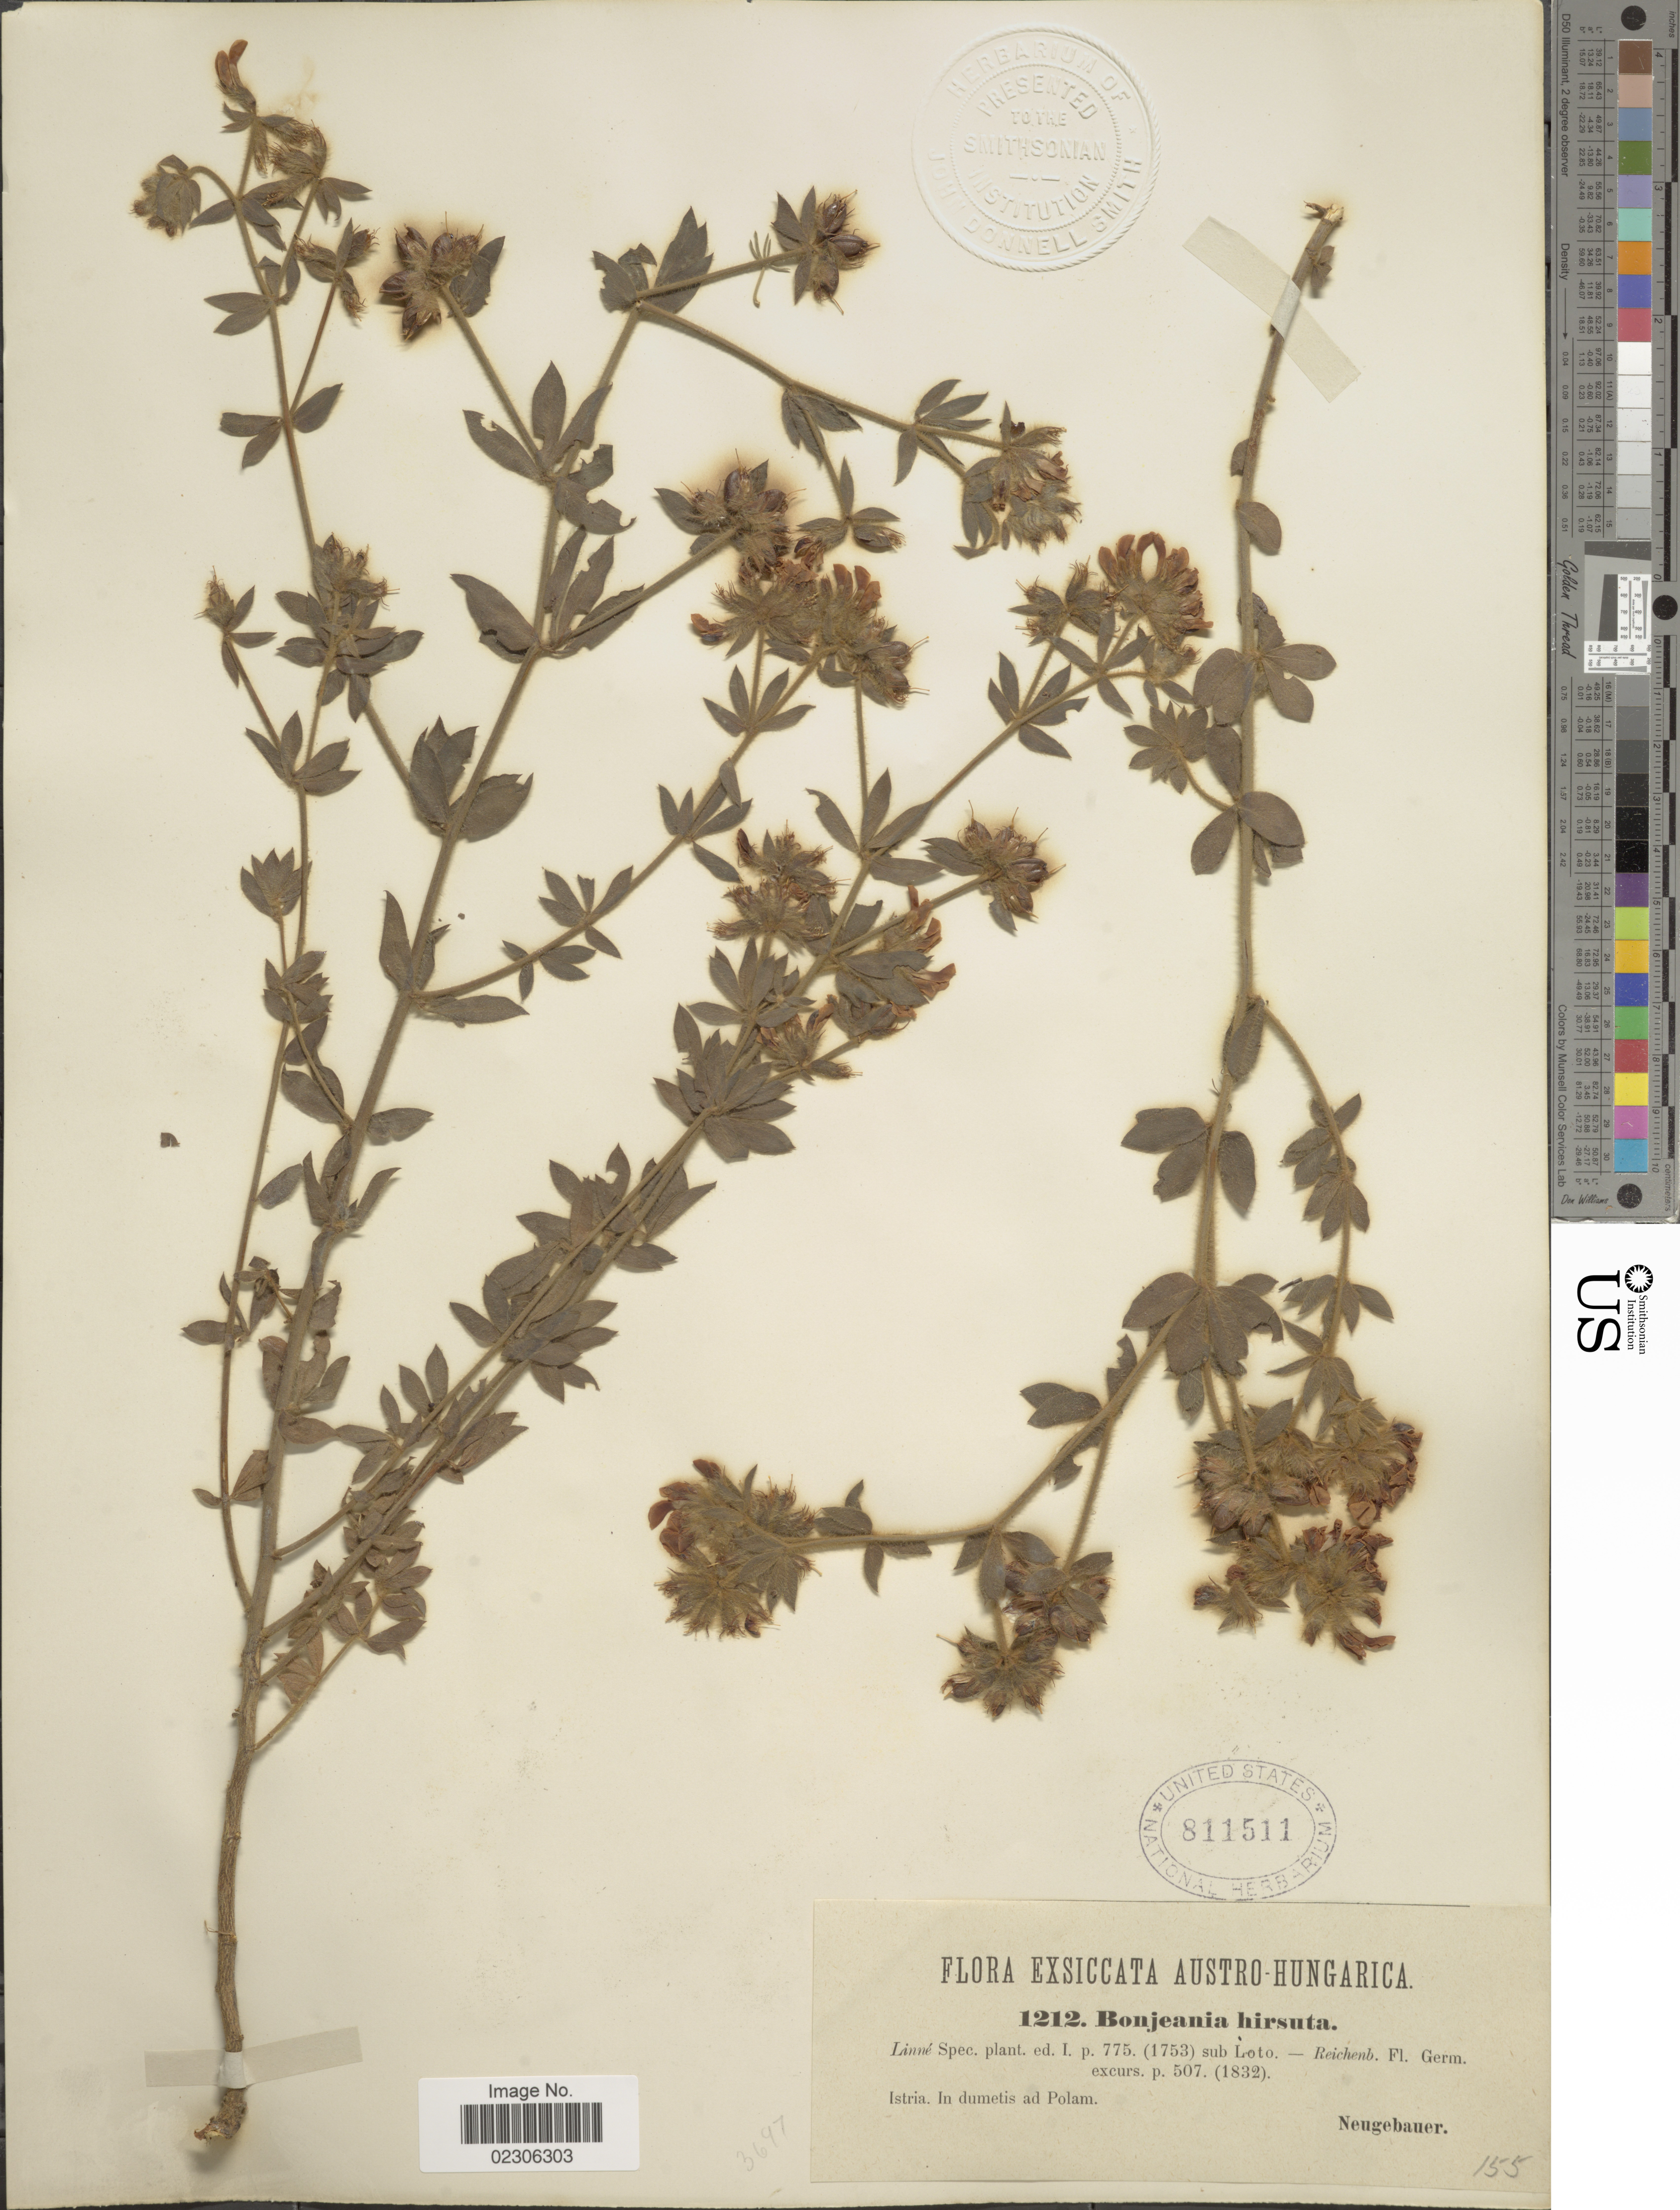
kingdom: Plantae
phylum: Tracheophyta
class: Magnoliopsida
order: Fabales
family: Fabaceae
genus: Dorycnium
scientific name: Dorycnium hirsutum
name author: (L.) Ser.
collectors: Nuegebauer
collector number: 1212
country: Croatia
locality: Austro-Hungarica, Istria, In dumetis ad Polam [=Pula]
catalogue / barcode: US 811511